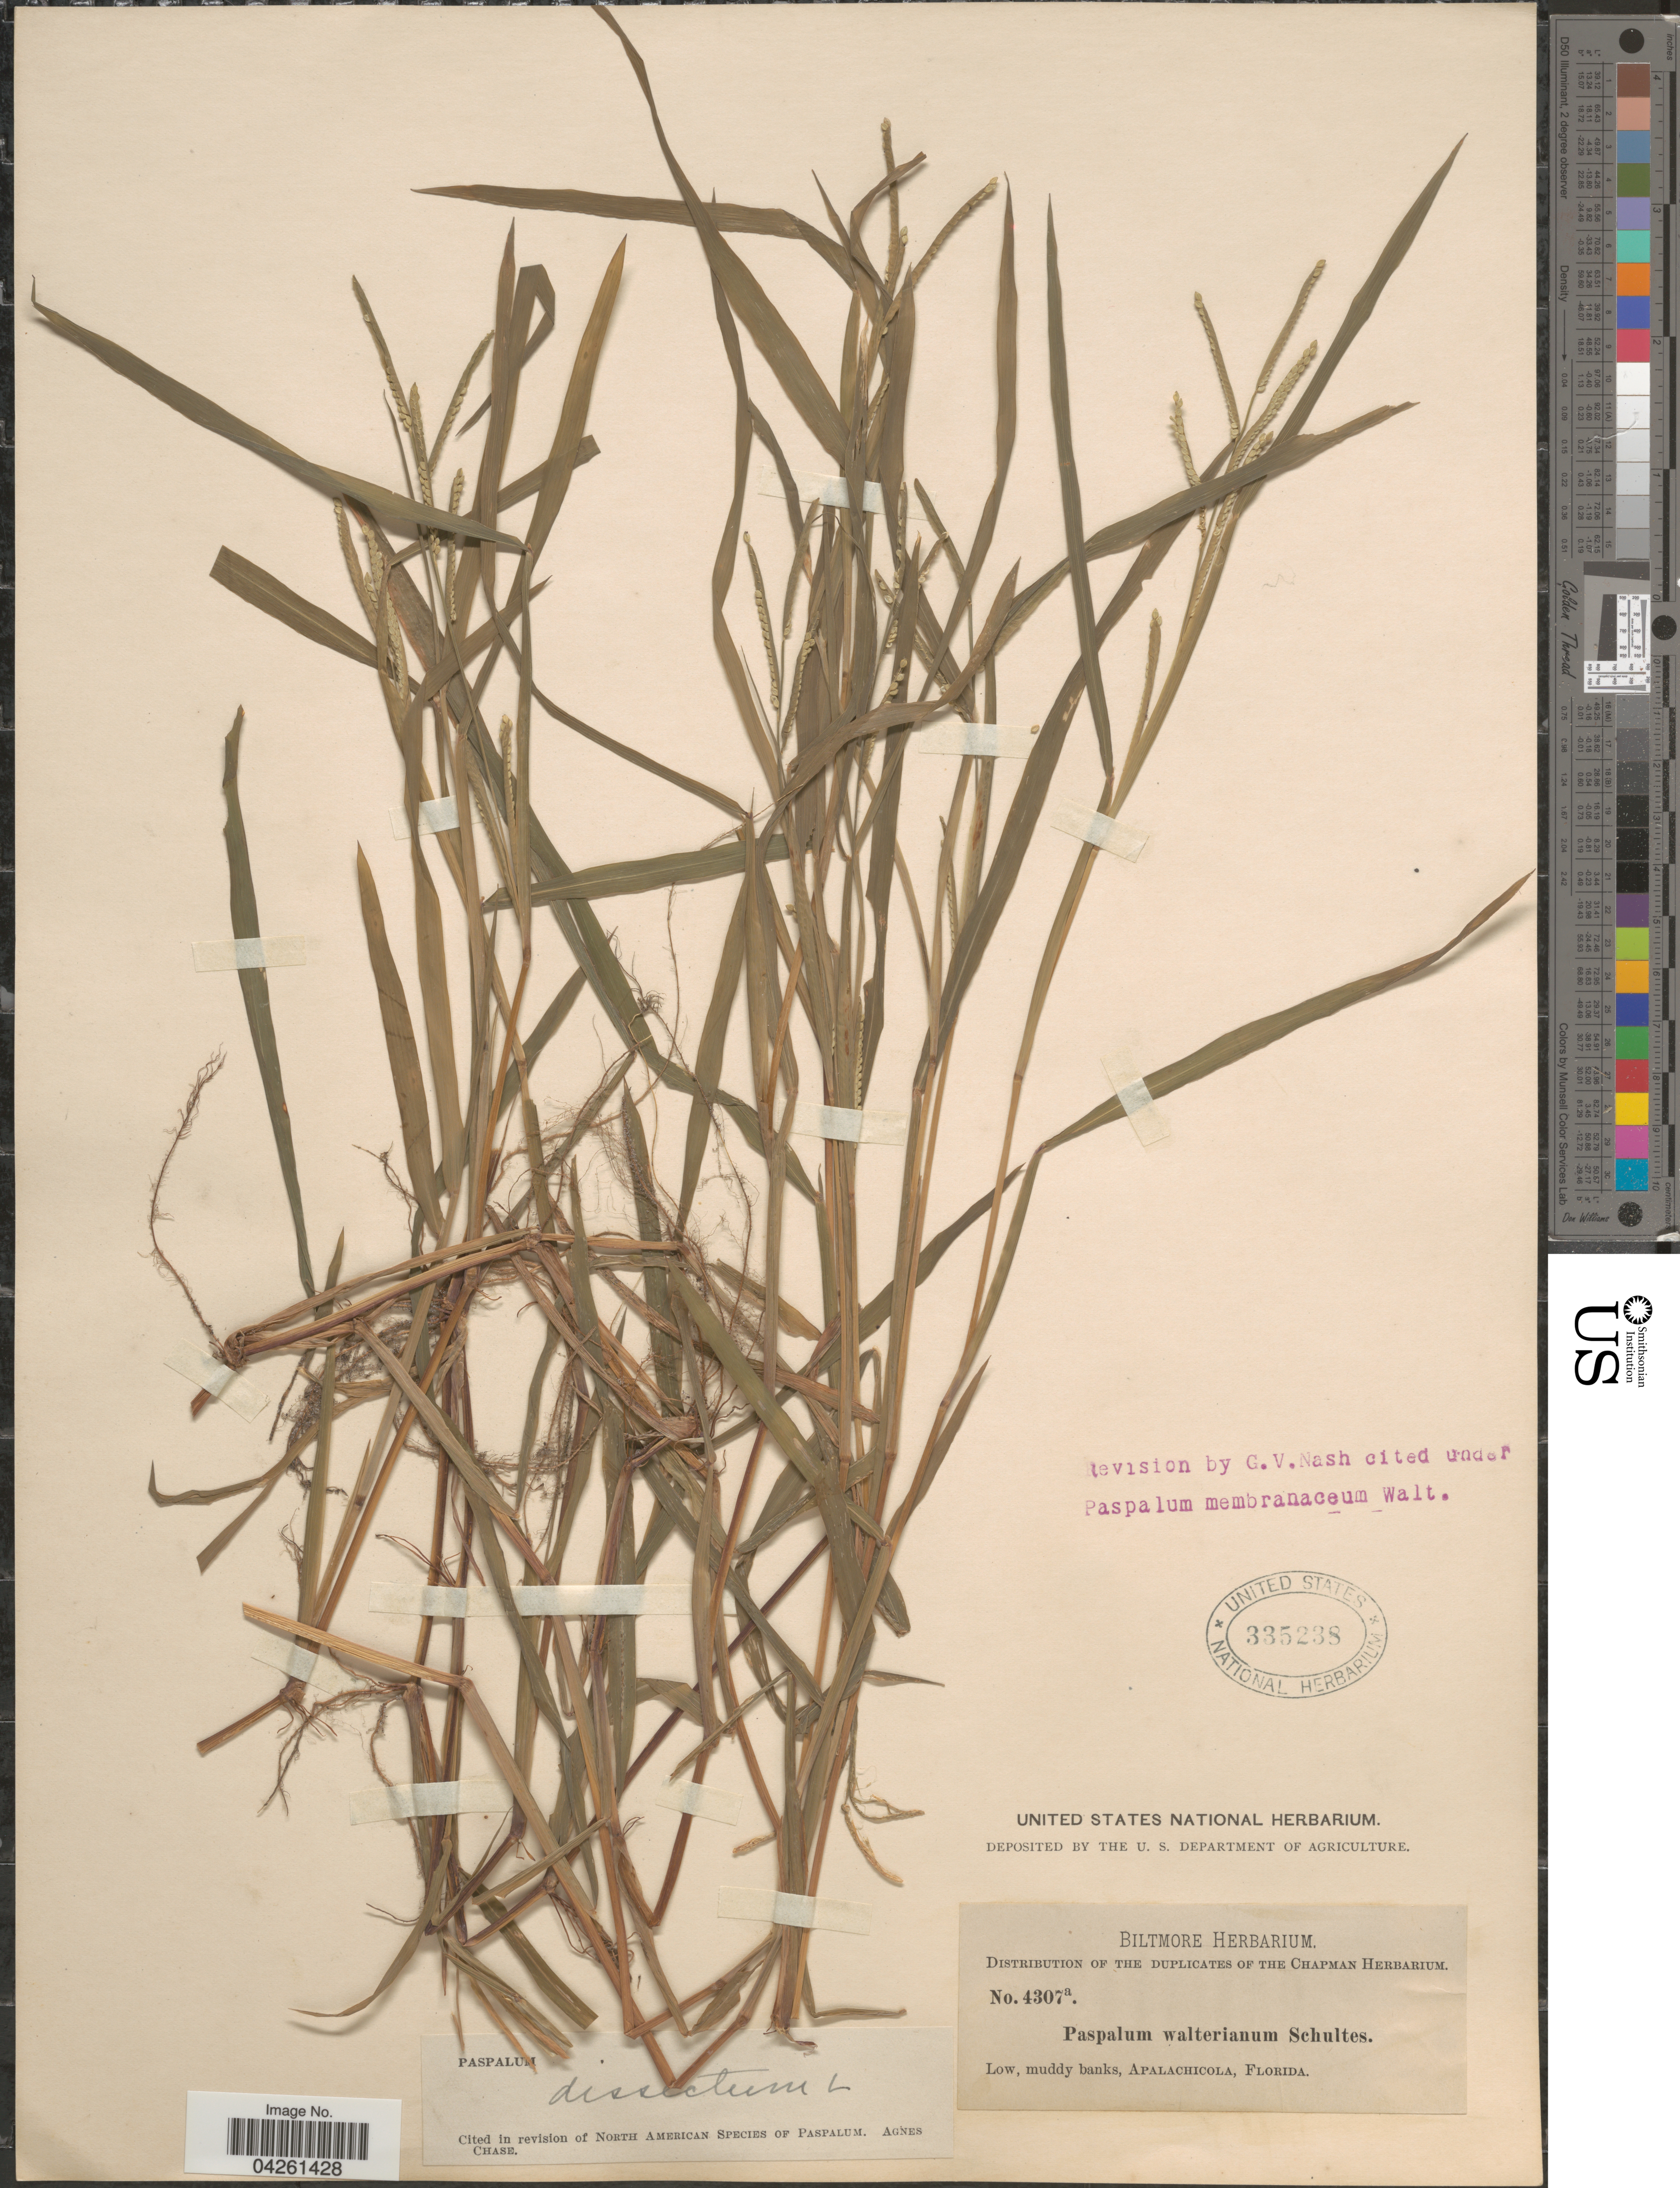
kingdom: Plantae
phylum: Tracheophyta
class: Liliopsida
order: Poales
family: Poaceae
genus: Paspalum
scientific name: Paspalum dissectum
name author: (L.) L.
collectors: ex herb. Biltmore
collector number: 4307a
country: United States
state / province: Florida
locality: Low, muddy banks, Apalachicola.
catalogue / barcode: US 335238